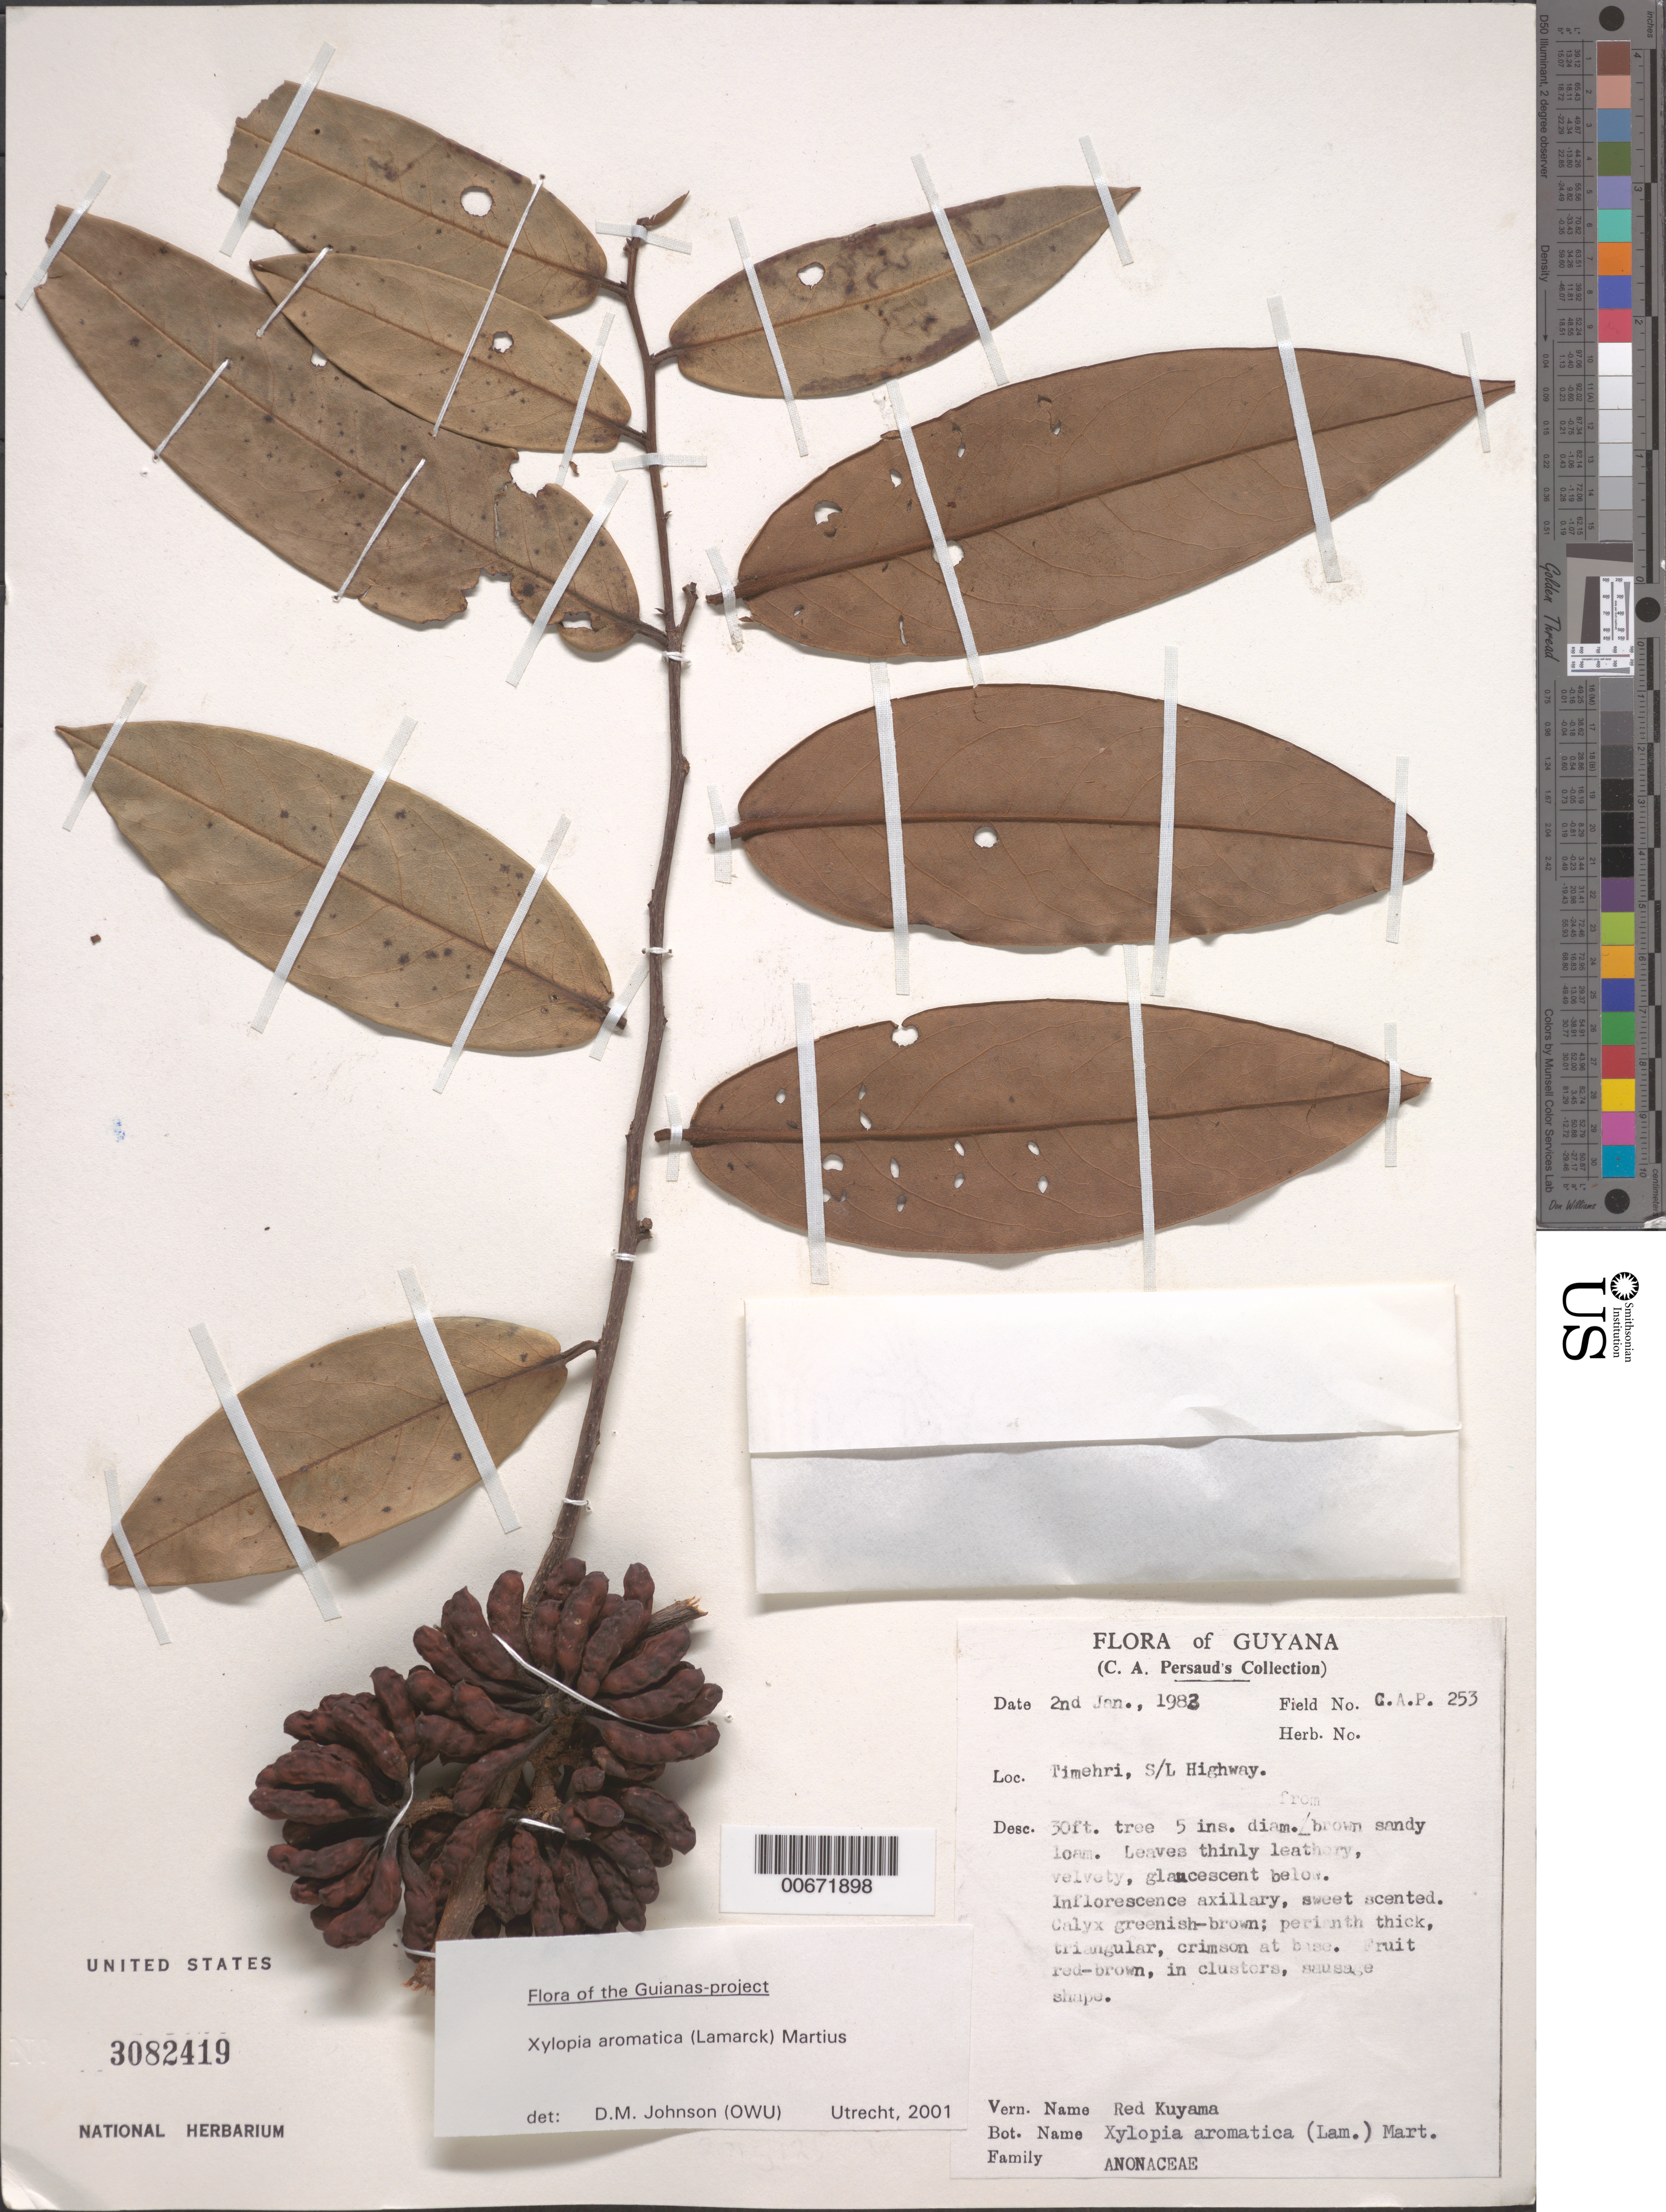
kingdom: Plantae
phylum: Tracheophyta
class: Magnoliopsida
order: Magnoliales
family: Annonaceae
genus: Xylopia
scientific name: Xylopia aromatica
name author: (Lam.) Mart.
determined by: Johnson, D. M.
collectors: A. Persaud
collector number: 253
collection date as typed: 2-Jan-83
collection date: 1983-01-02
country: Guyana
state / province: Demerara-Mahaica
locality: Timehri, S/L Highway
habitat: Brown sandy loam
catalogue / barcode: US 3082419